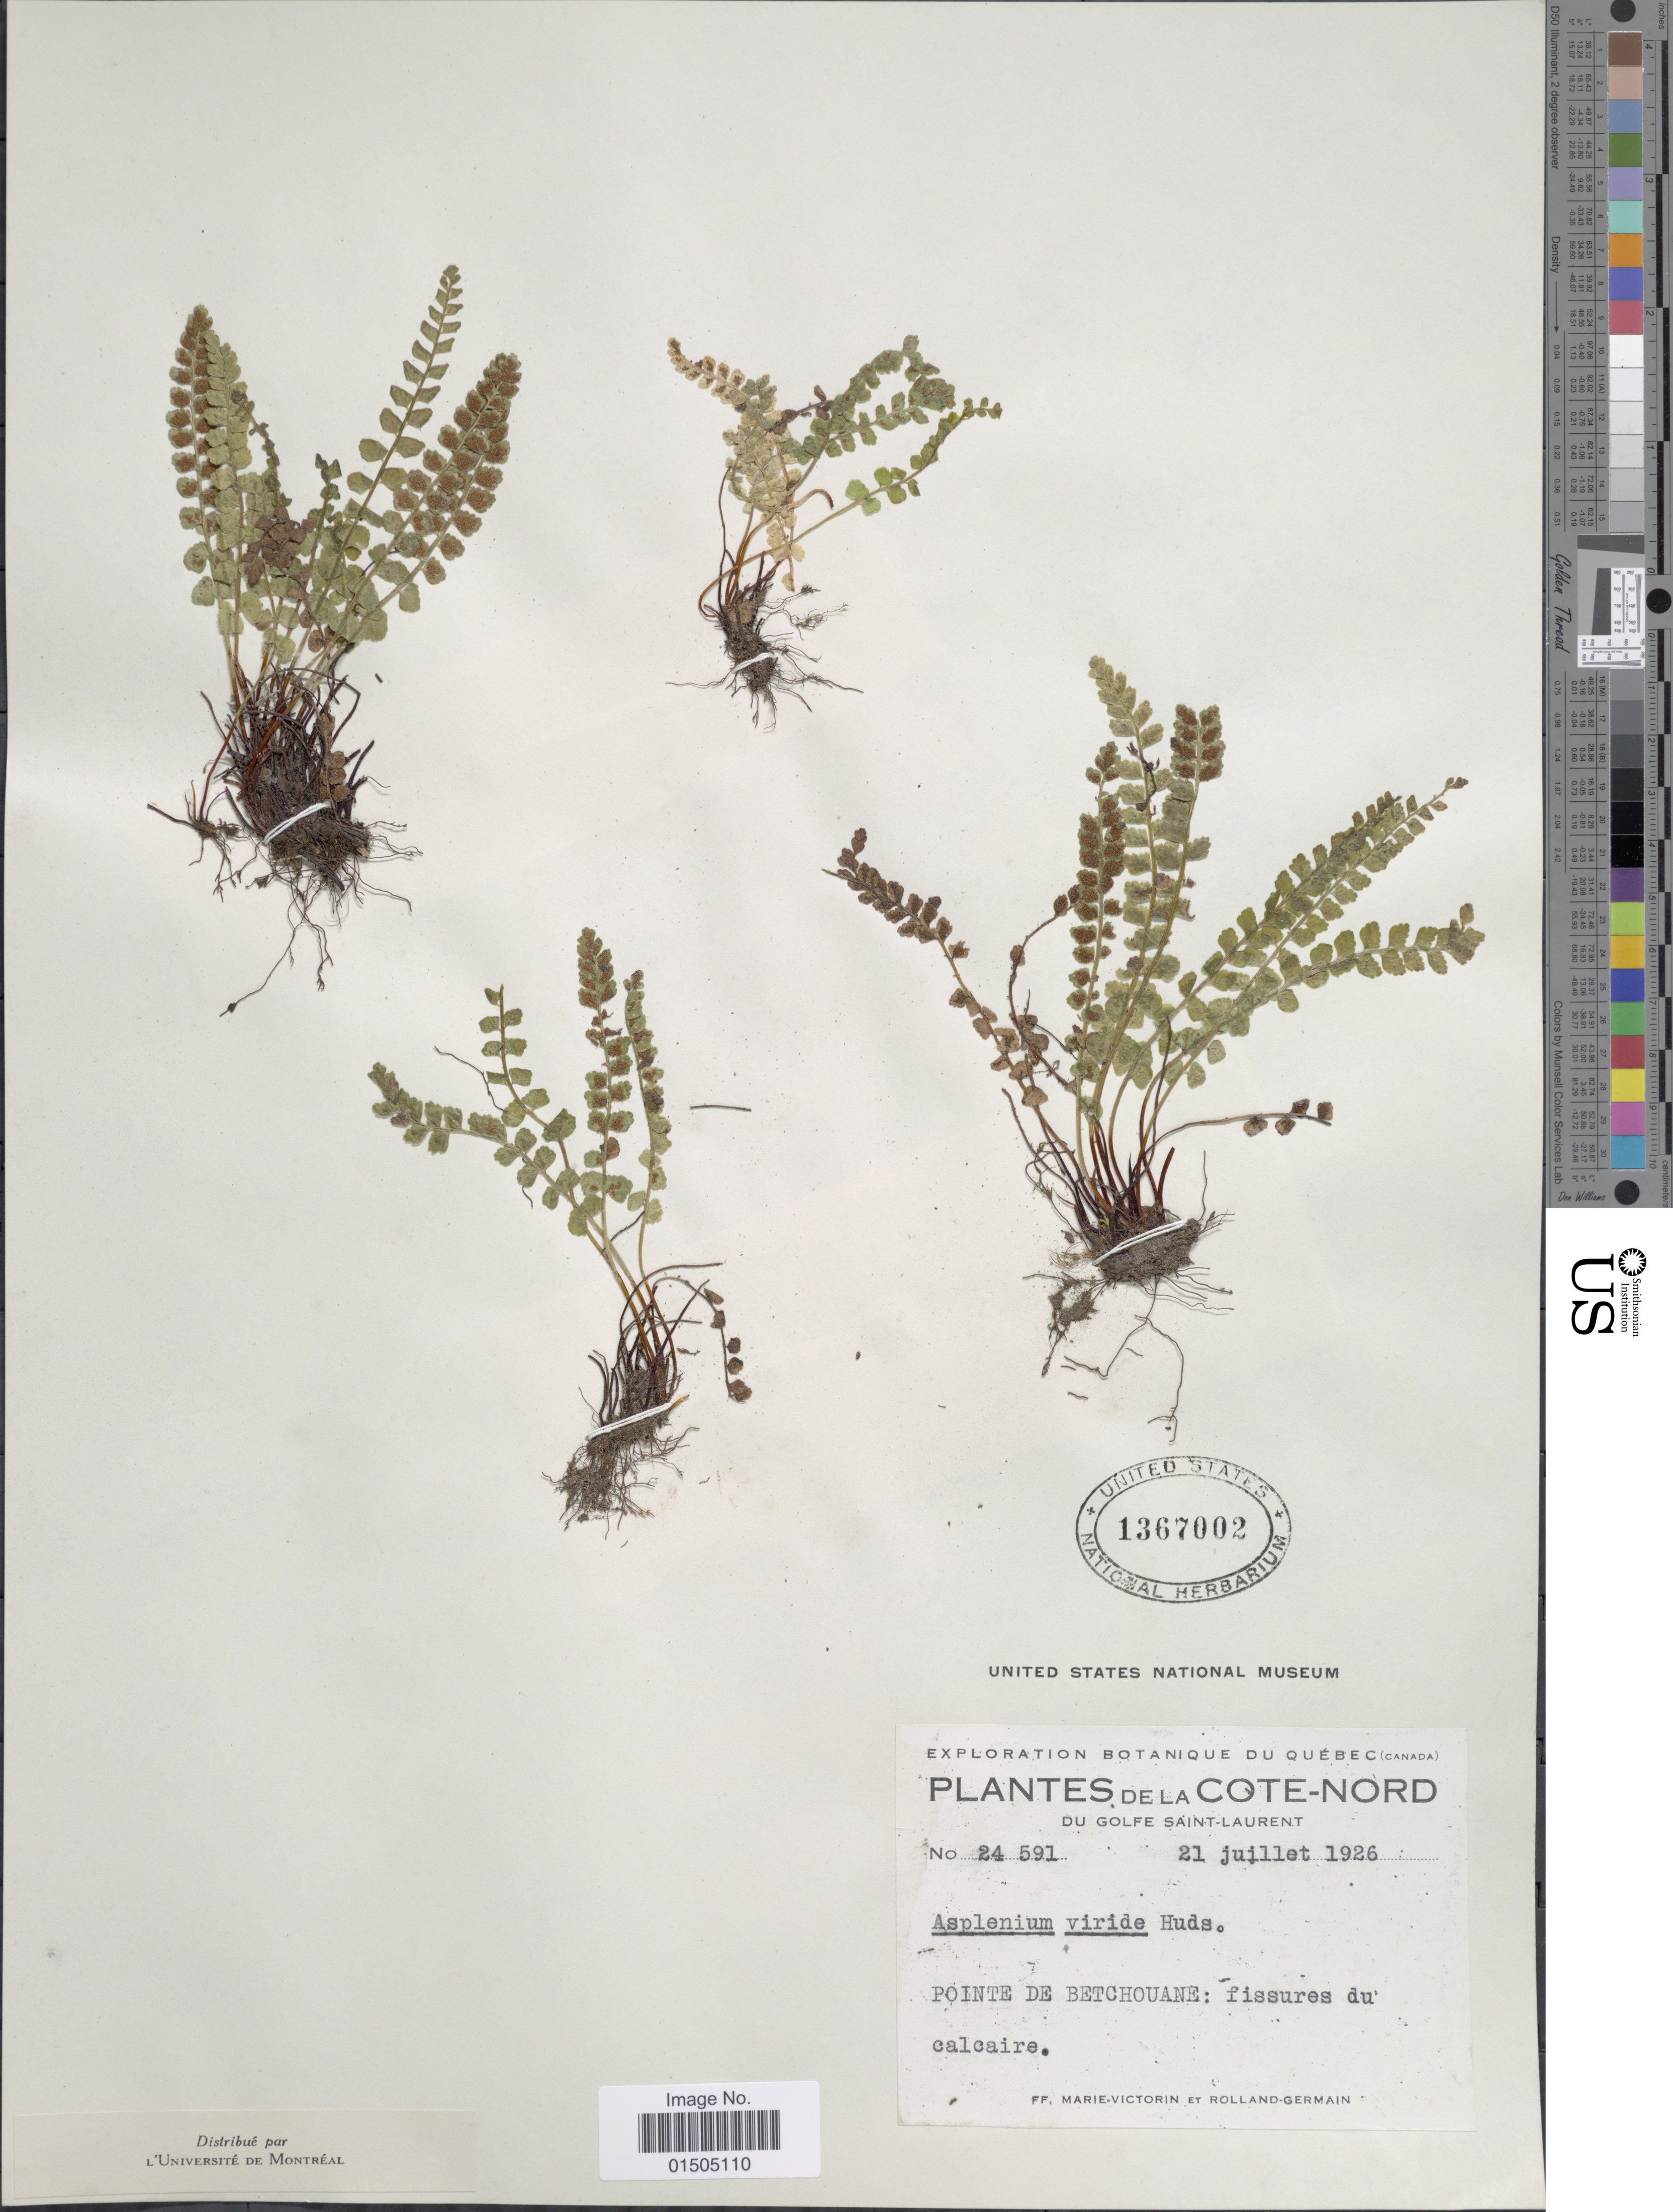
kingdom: Plantae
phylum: Tracheophyta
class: Polypodiopsida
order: Polypodiales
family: Aspleniaceae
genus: Asplenium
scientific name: Asplenium trichomanes-ramosum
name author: L.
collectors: Fr. Marie-Victorin & Rolland-Germain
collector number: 24591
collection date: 1926-07-21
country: Canada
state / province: Quebec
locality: Cote-Nord du Golfe Saint-Laurent. Pointe de Betchouane: fissures du calcaire.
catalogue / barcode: US 1367002